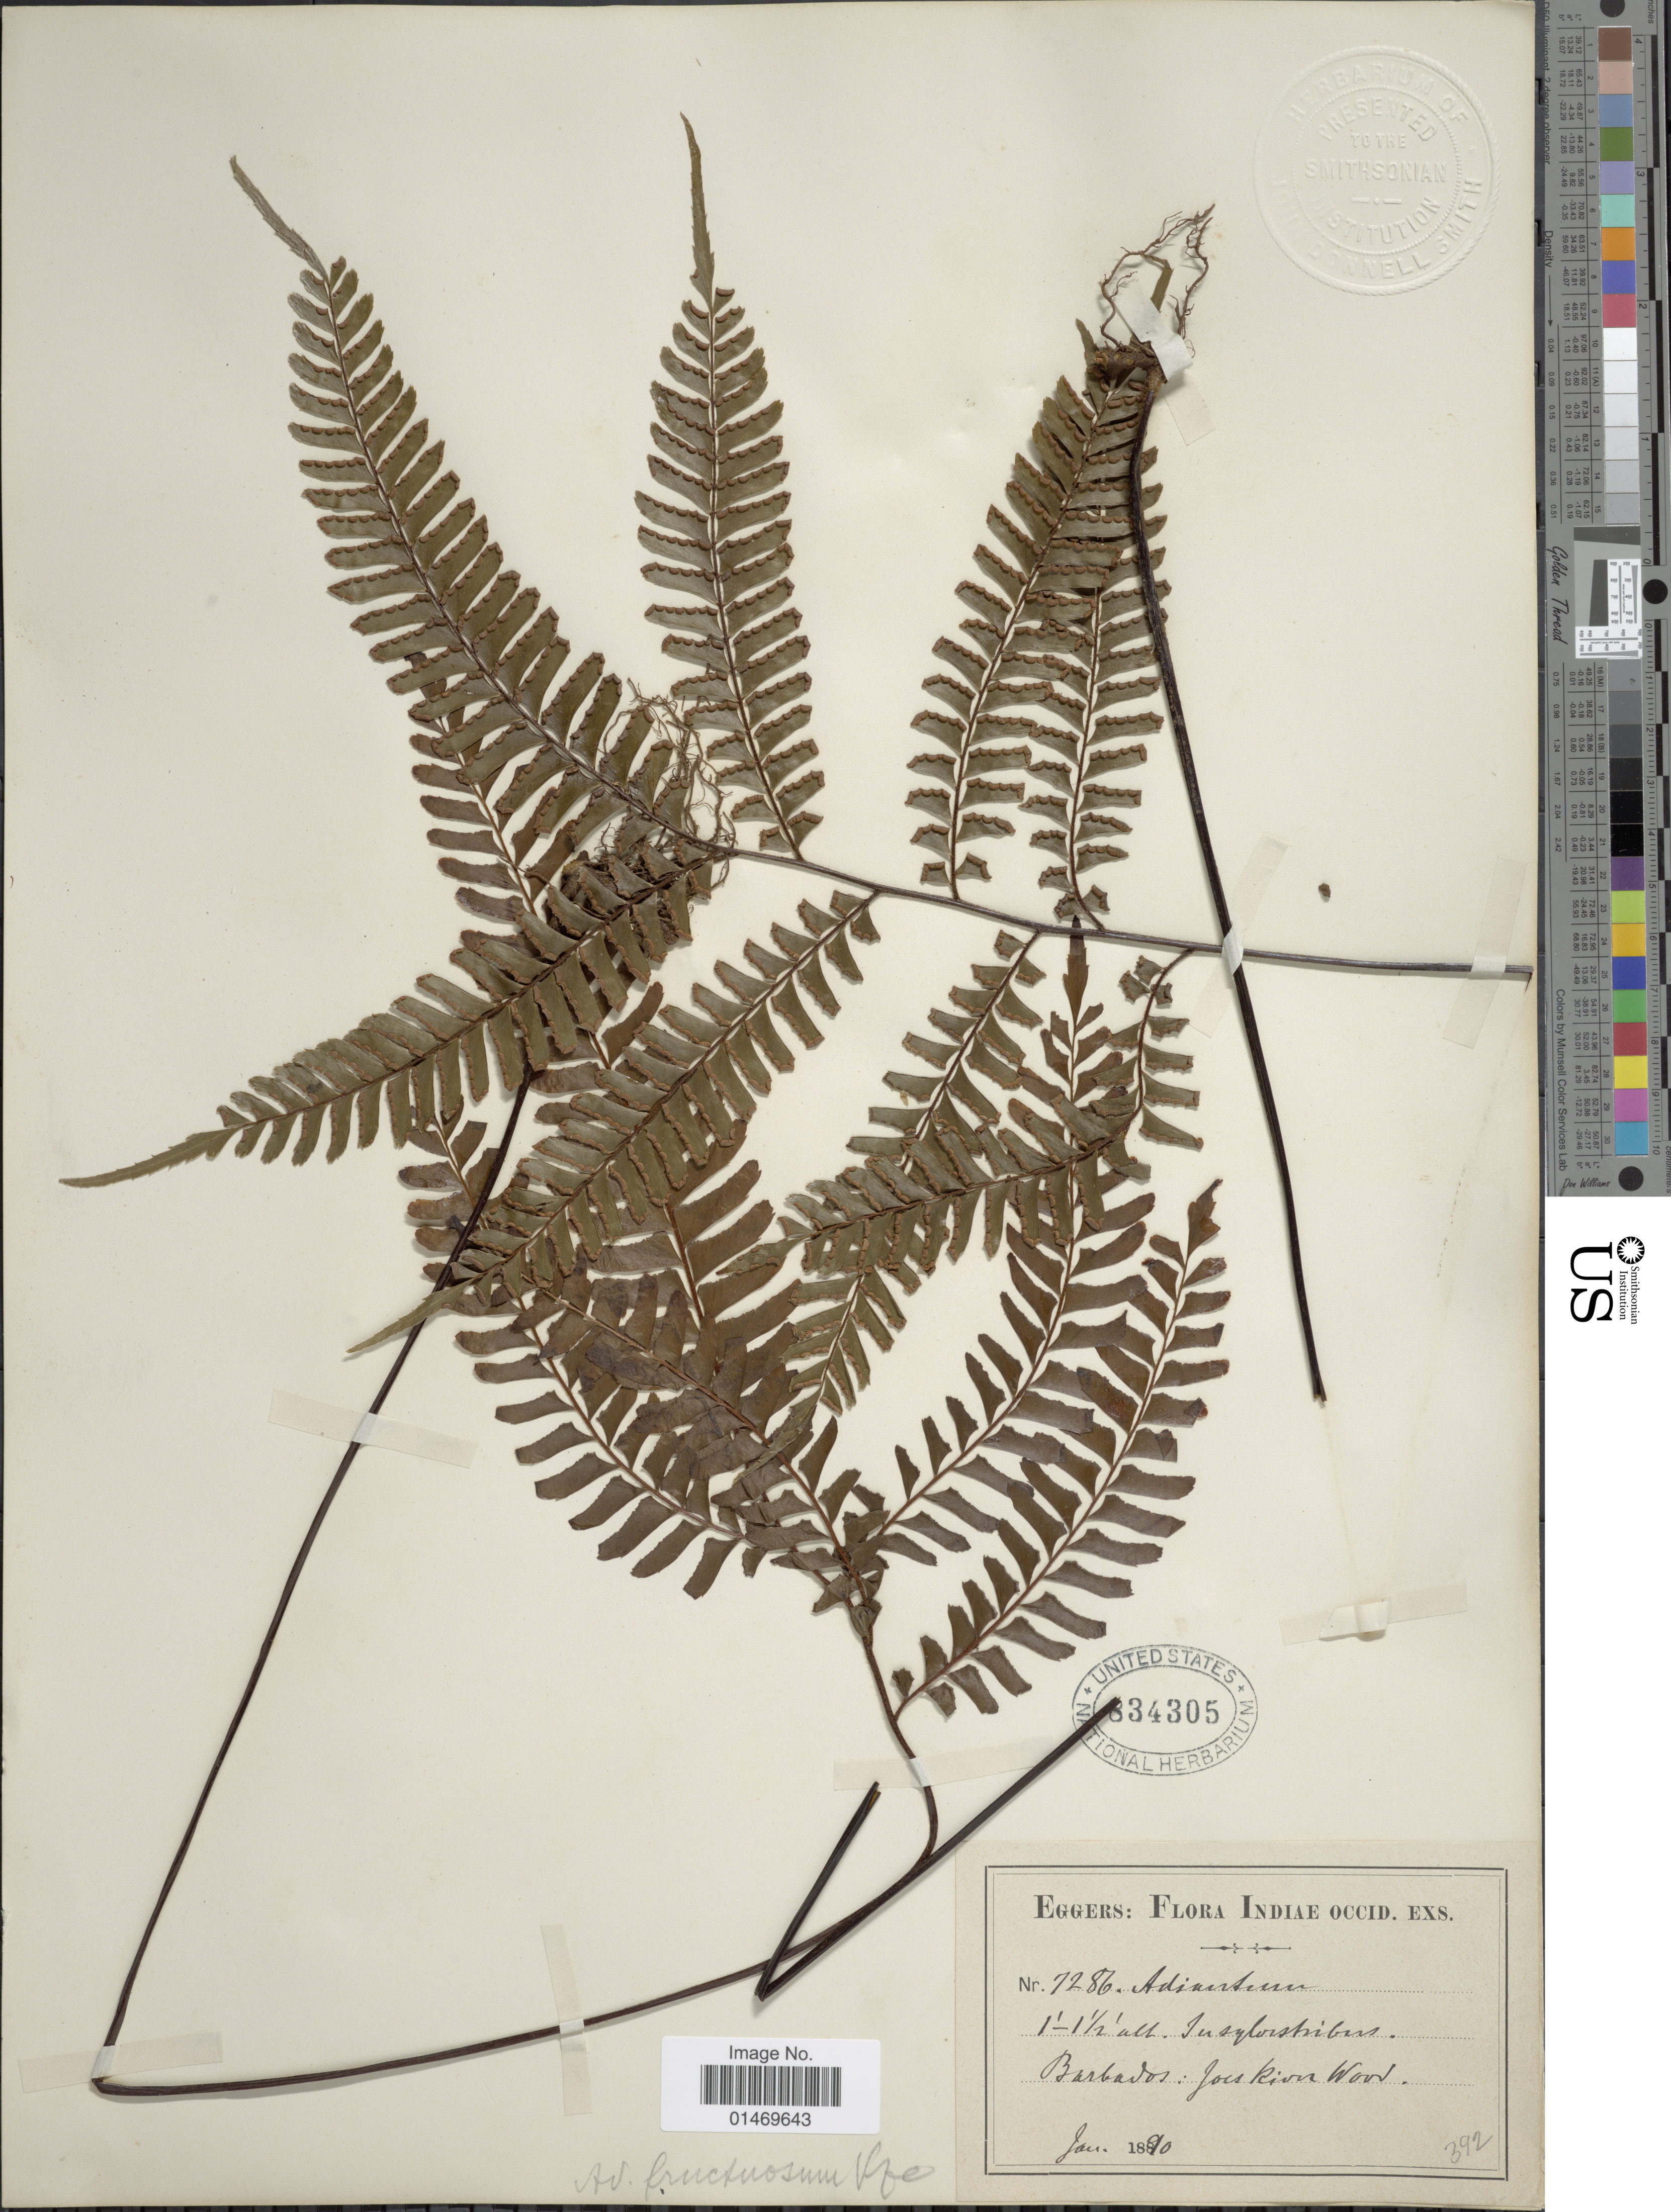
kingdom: Plantae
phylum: Tracheophyta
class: Polypodiopsida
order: Polypodiales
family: Pteridaceae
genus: Adiantum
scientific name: Adiantum tetraphyllum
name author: Humb. & Bonpl. ex Willd.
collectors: -. Eggers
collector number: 7286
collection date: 1890-01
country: Barbados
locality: Barbados, Joes River Wood. Indiae occid.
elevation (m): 0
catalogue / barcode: US 834305